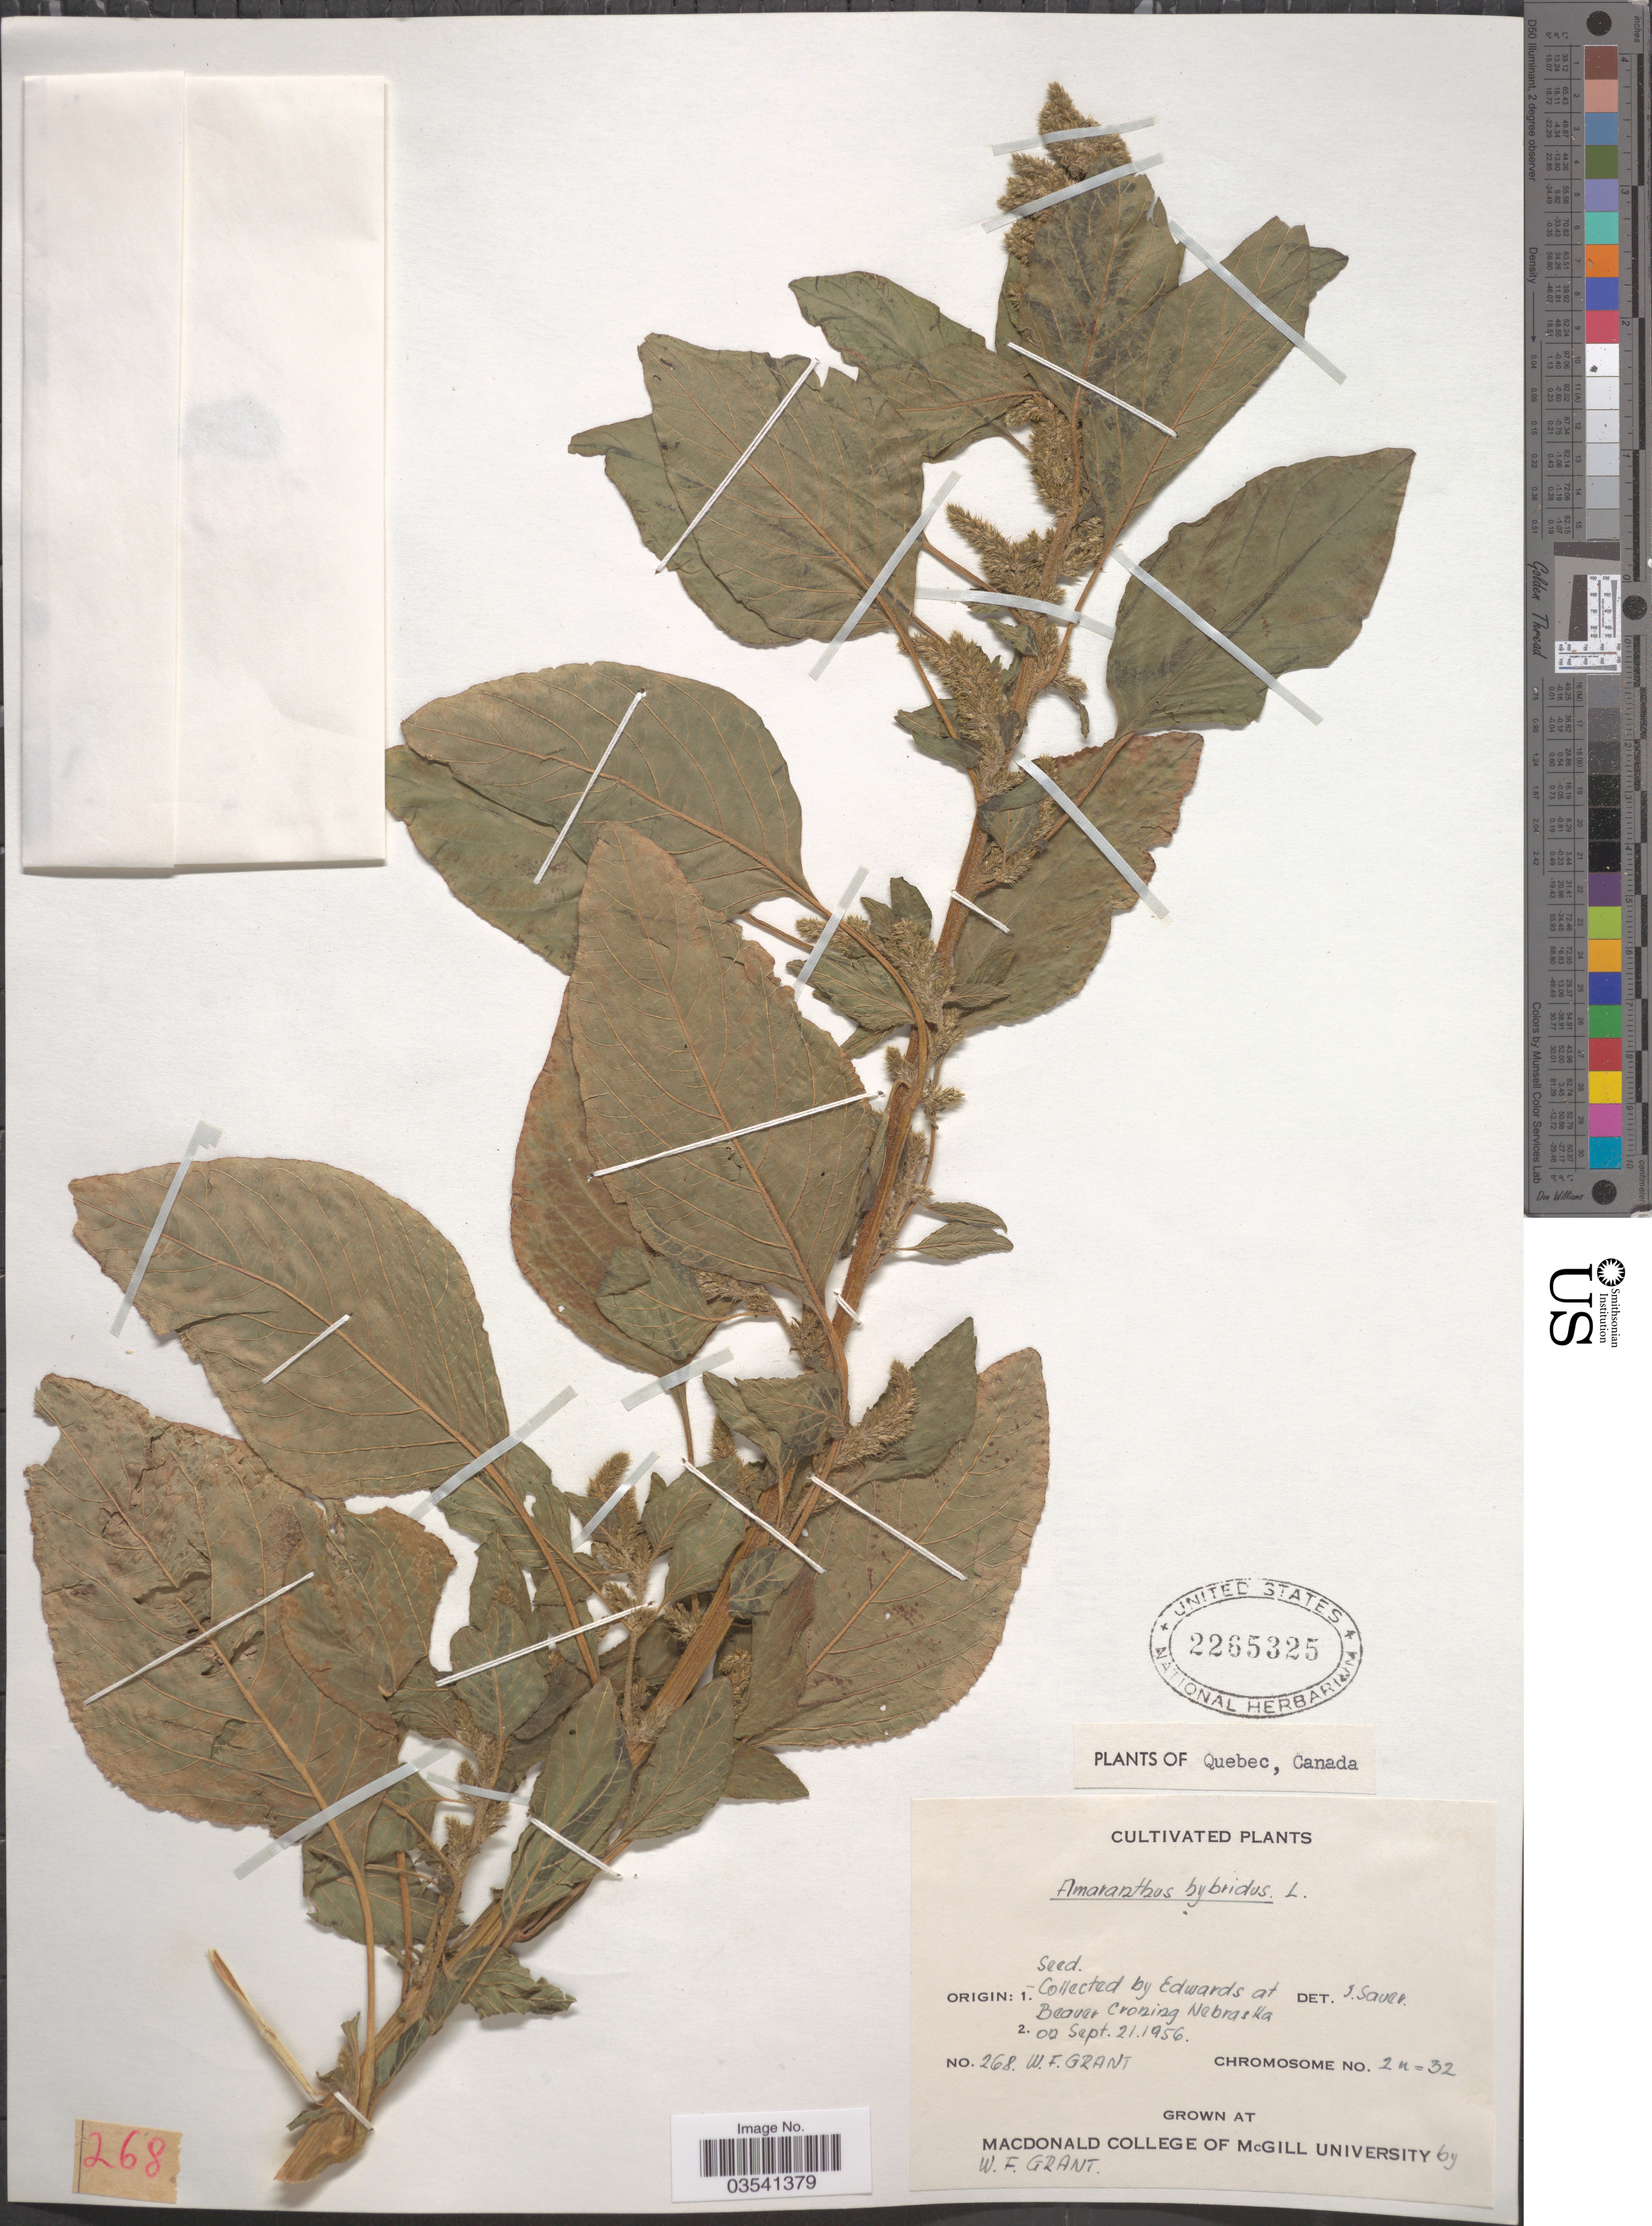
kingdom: Plantae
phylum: Tracheophyta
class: Magnoliopsida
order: Caryophyllales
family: Amaranthaceae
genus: Amaranthus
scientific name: Amaranthus hybridus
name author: L.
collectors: W. Grant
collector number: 268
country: Canada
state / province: Quebec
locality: Grown at MacDonald College of McGill University.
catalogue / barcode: US 2265325